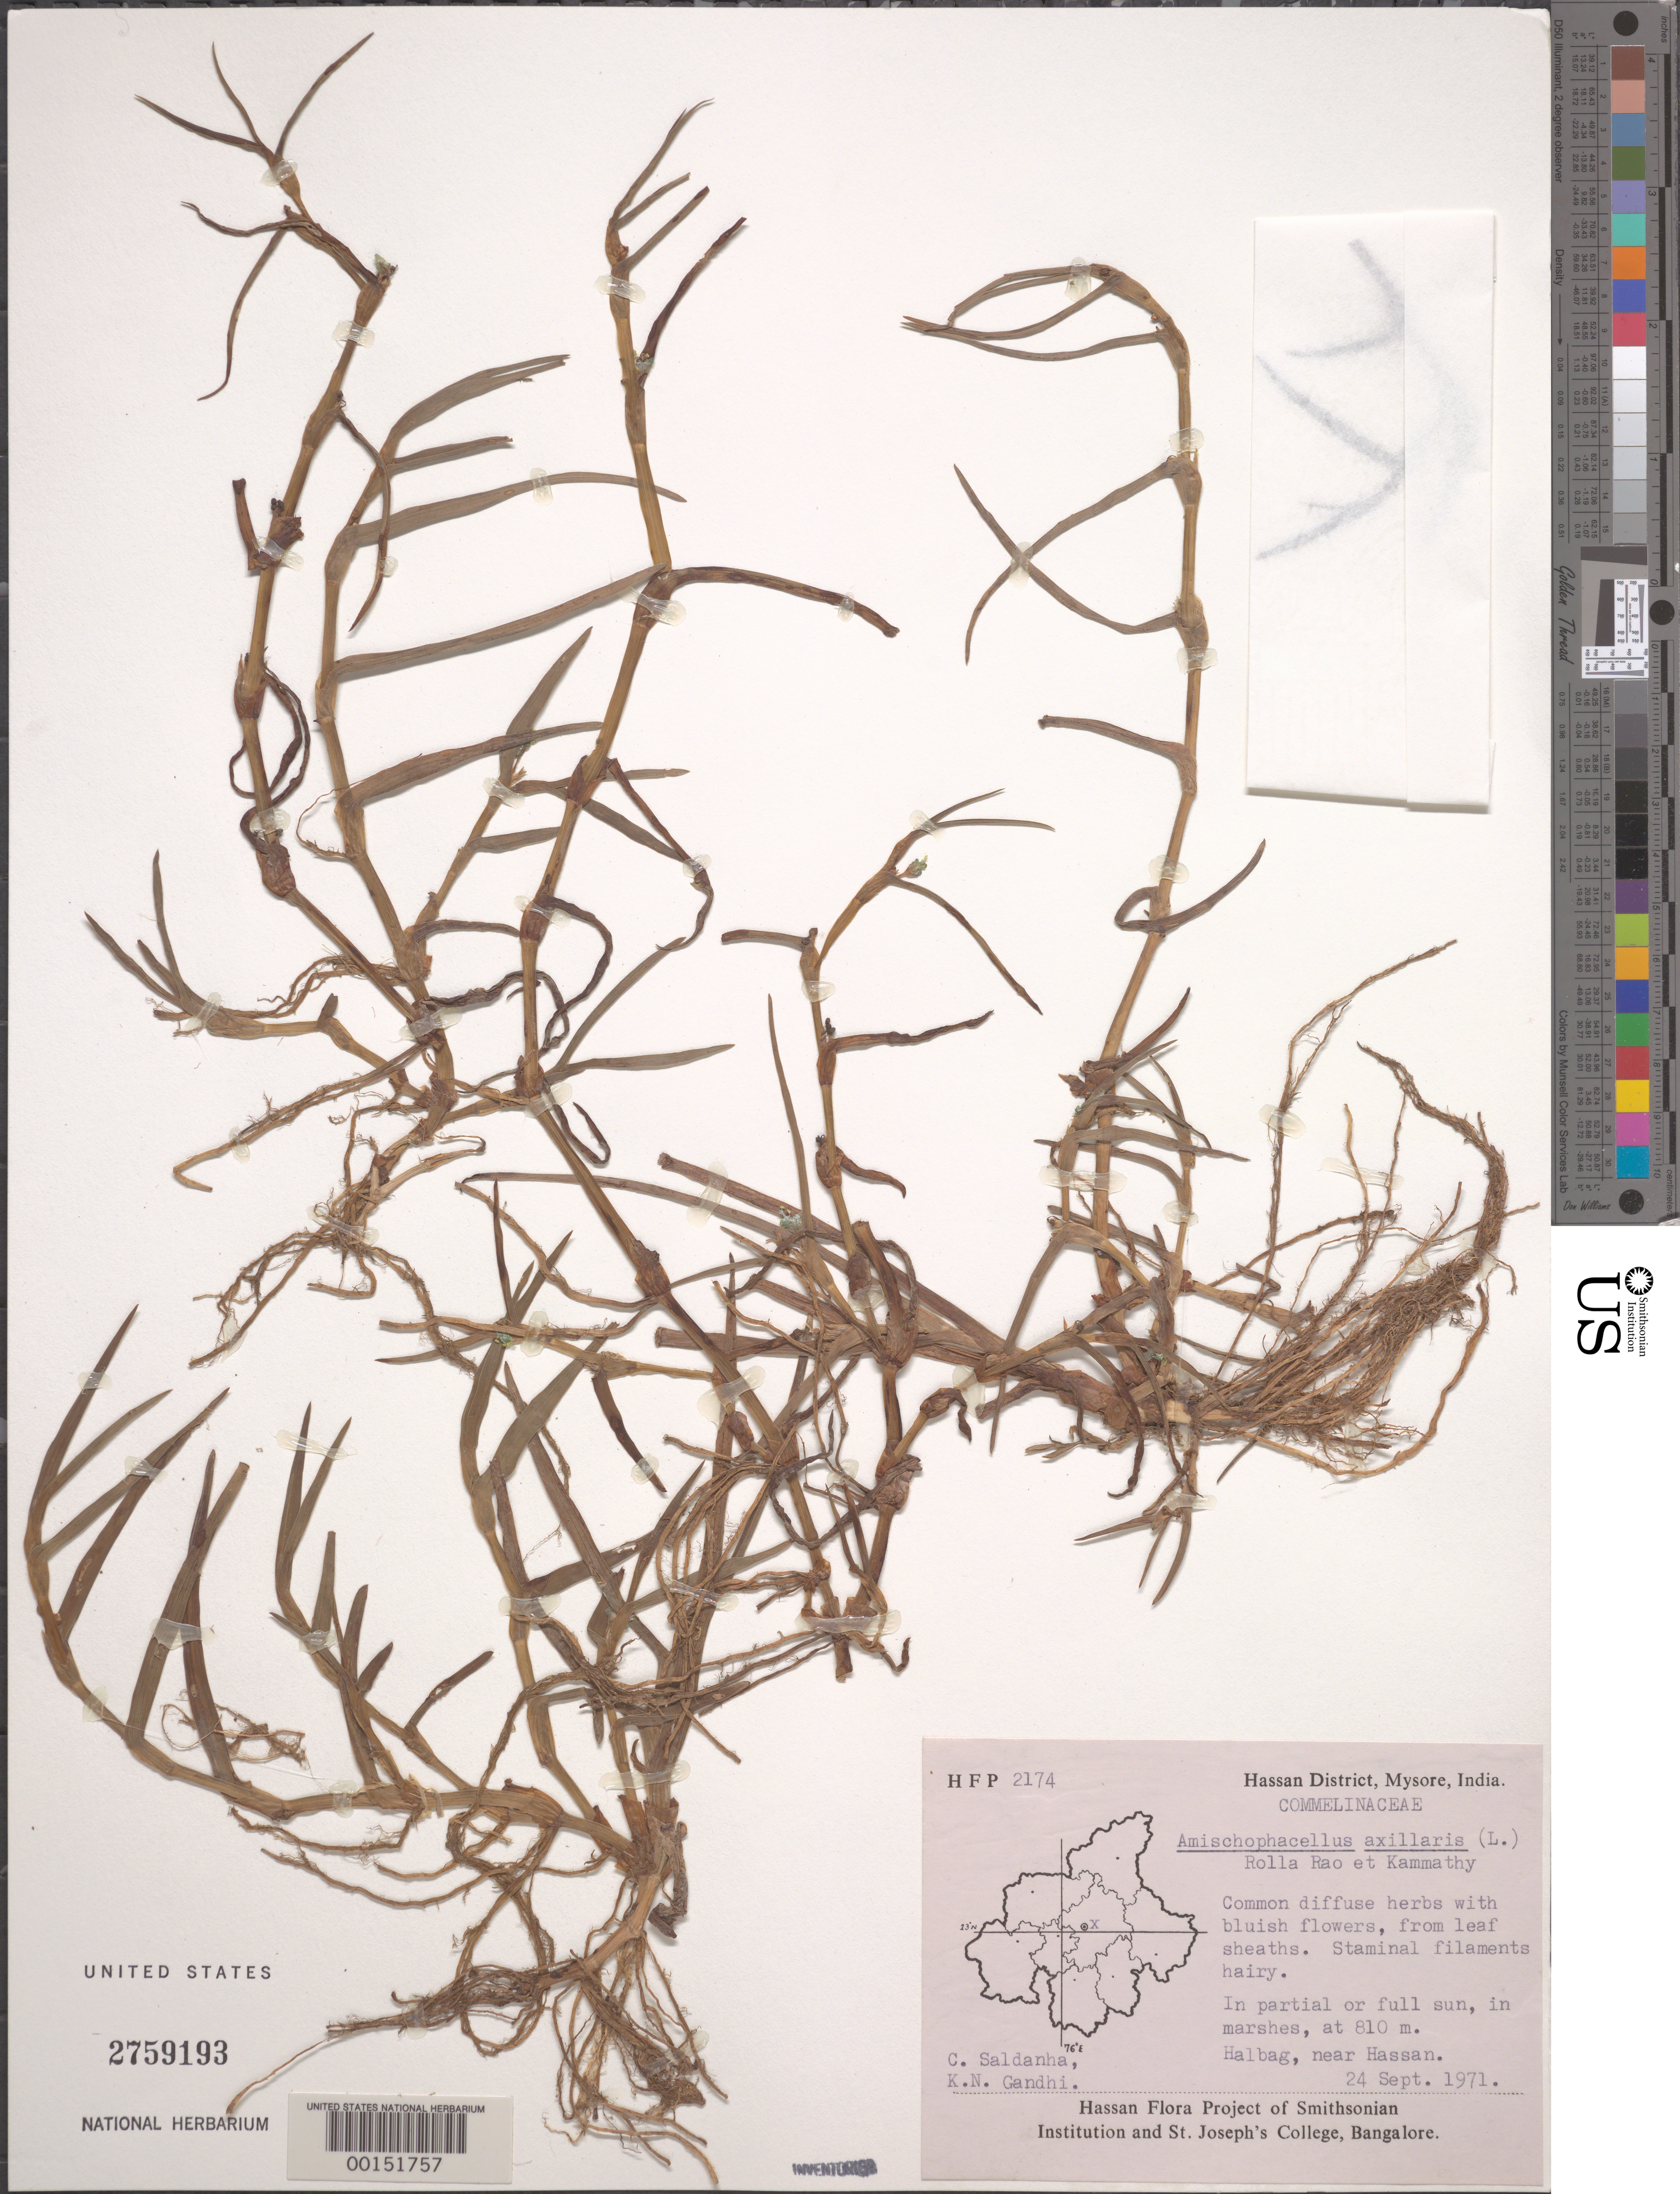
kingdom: Plantae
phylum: Tracheophyta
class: Liliopsida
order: Commelinales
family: Commelinaceae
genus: Cyanotis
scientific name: Cyanotis axillaris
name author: (L.) D. Don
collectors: C. J. Saldanha & K. N. Gandhi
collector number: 2174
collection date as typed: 24 Sep 1971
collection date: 1971-09-24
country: India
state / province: Karnataka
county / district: Hassan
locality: Halbag, mysore state [mysore state = karnataka.]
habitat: Marsh; partial or full sun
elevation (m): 810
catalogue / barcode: US 2759193